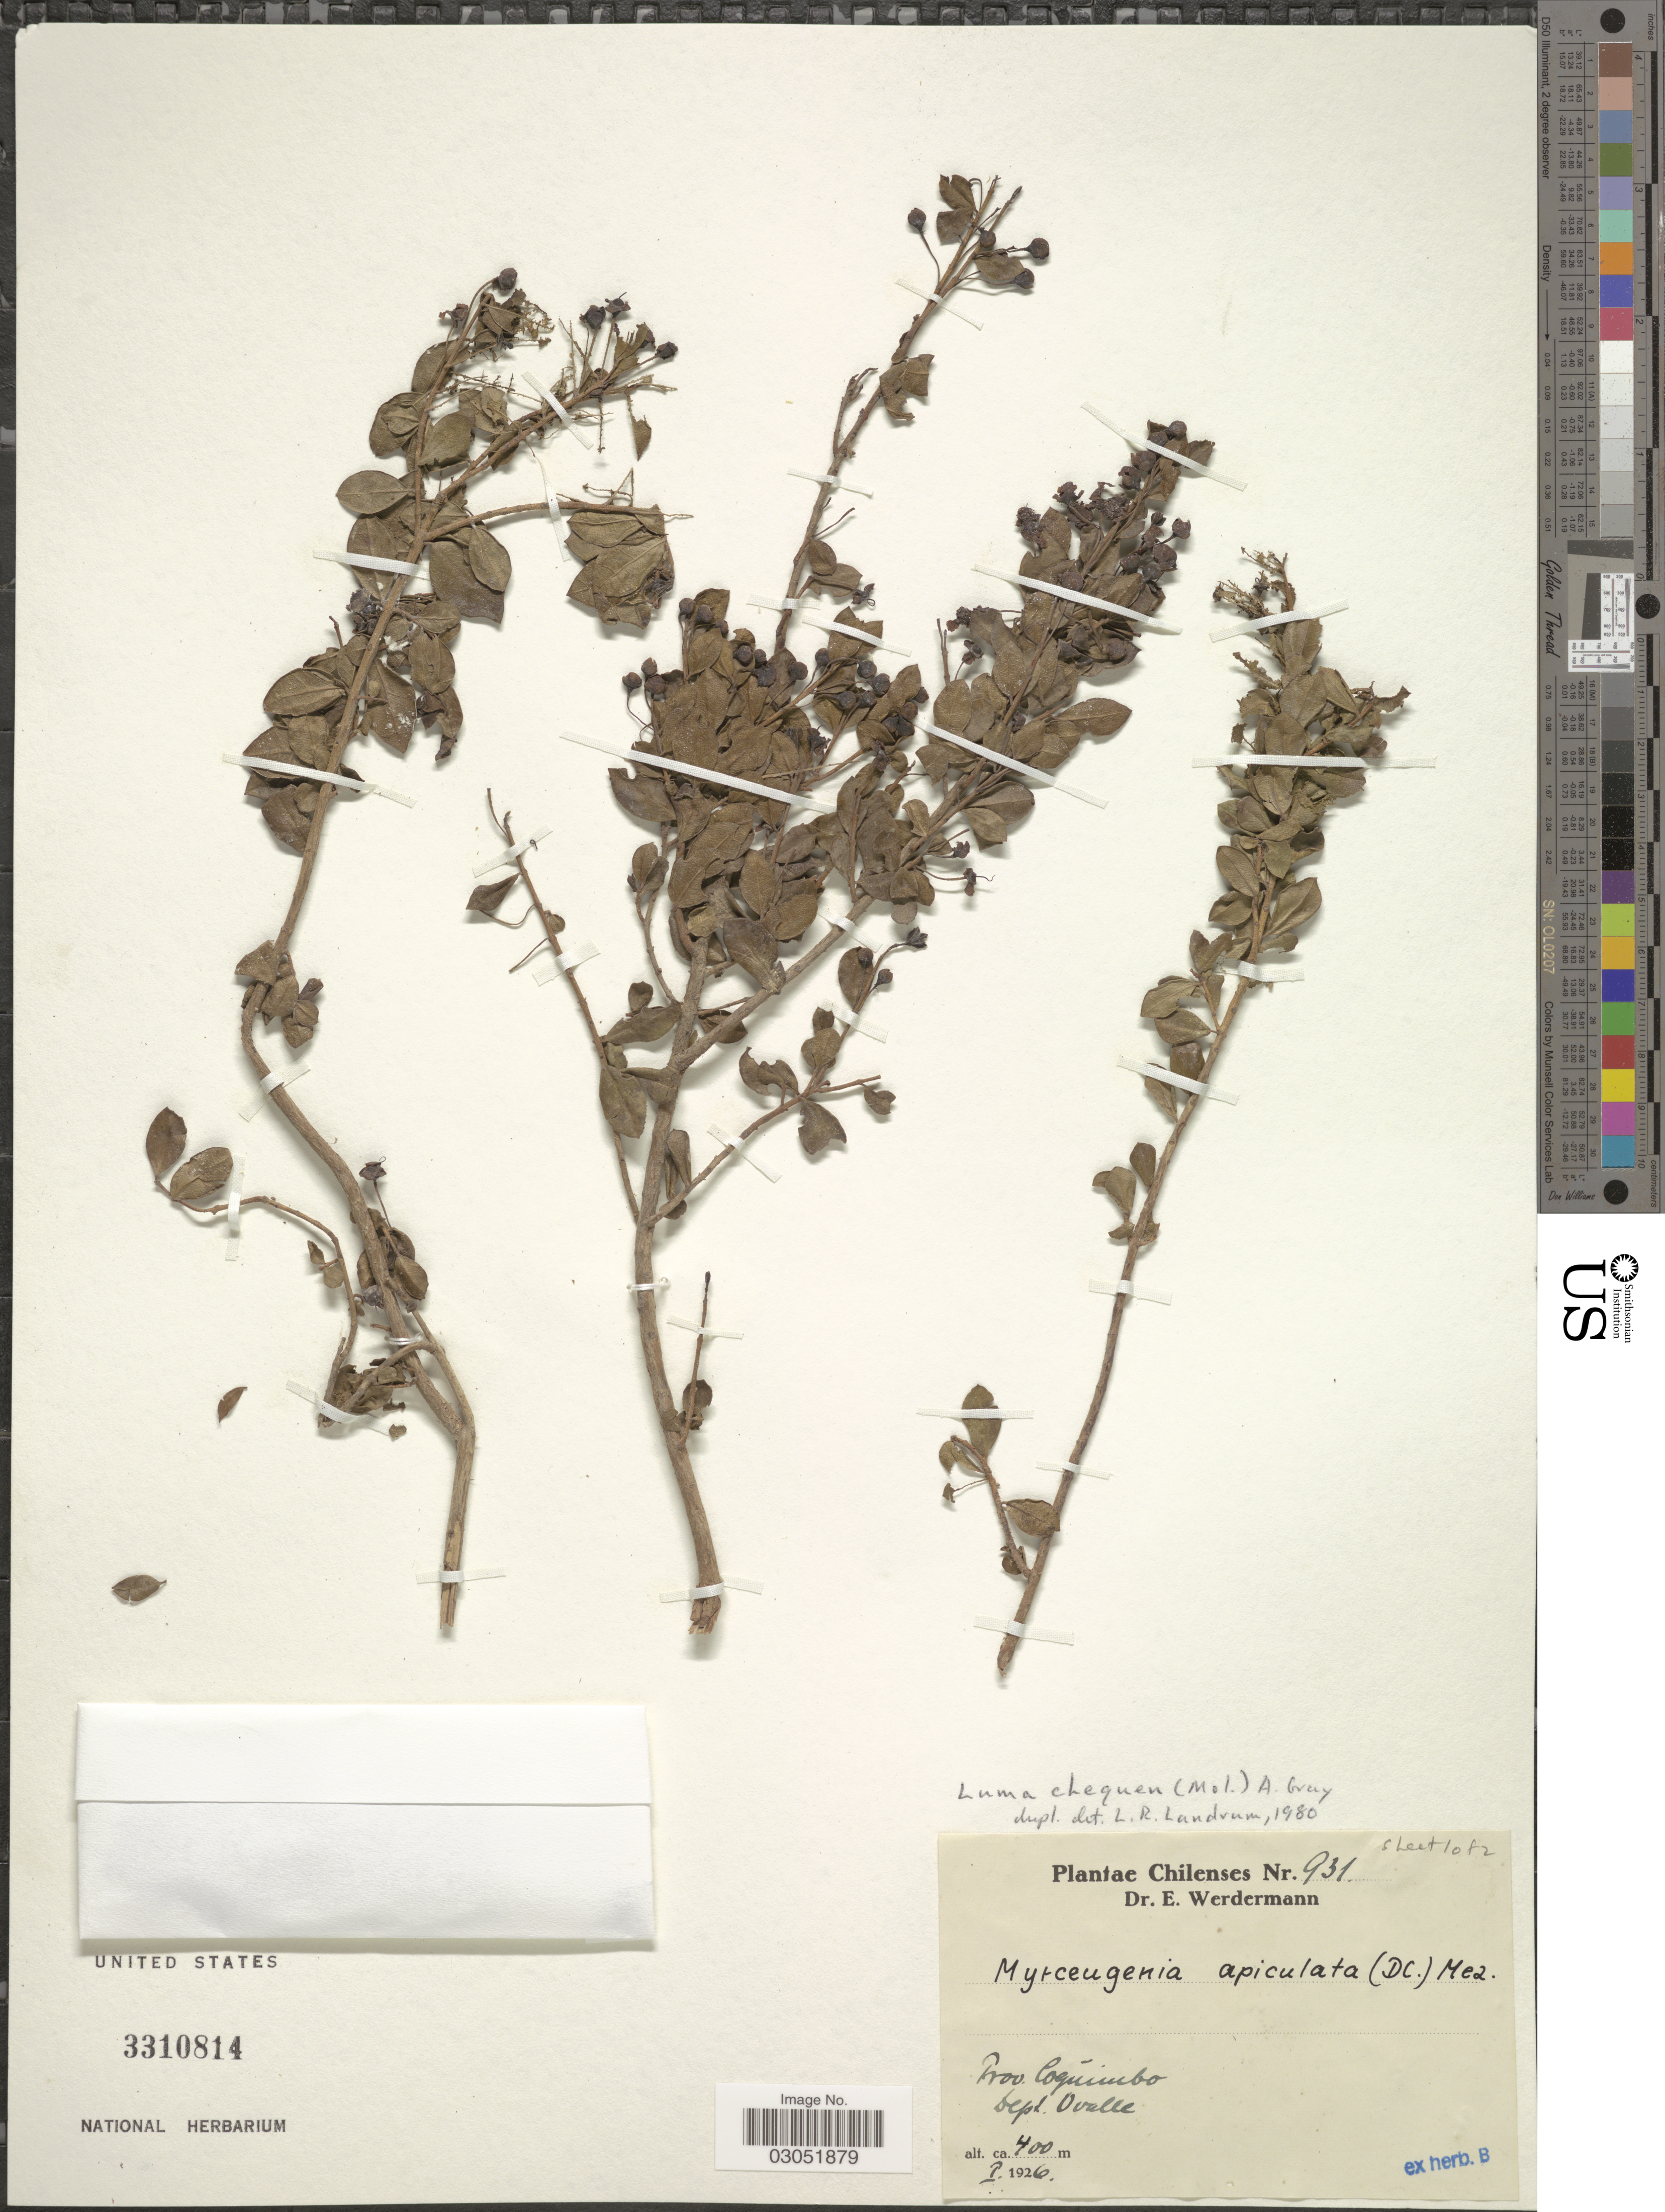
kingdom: Plantae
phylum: Tracheophyta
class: Magnoliopsida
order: Myrtales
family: Myrtaceae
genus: Luma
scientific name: Luma chequen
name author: (Molina) A. Gray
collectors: E. Werdermann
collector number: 931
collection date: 1926-01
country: Chile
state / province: Coquimbo (IV)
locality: Dept. Ovalle.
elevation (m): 400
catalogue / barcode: US 3310814